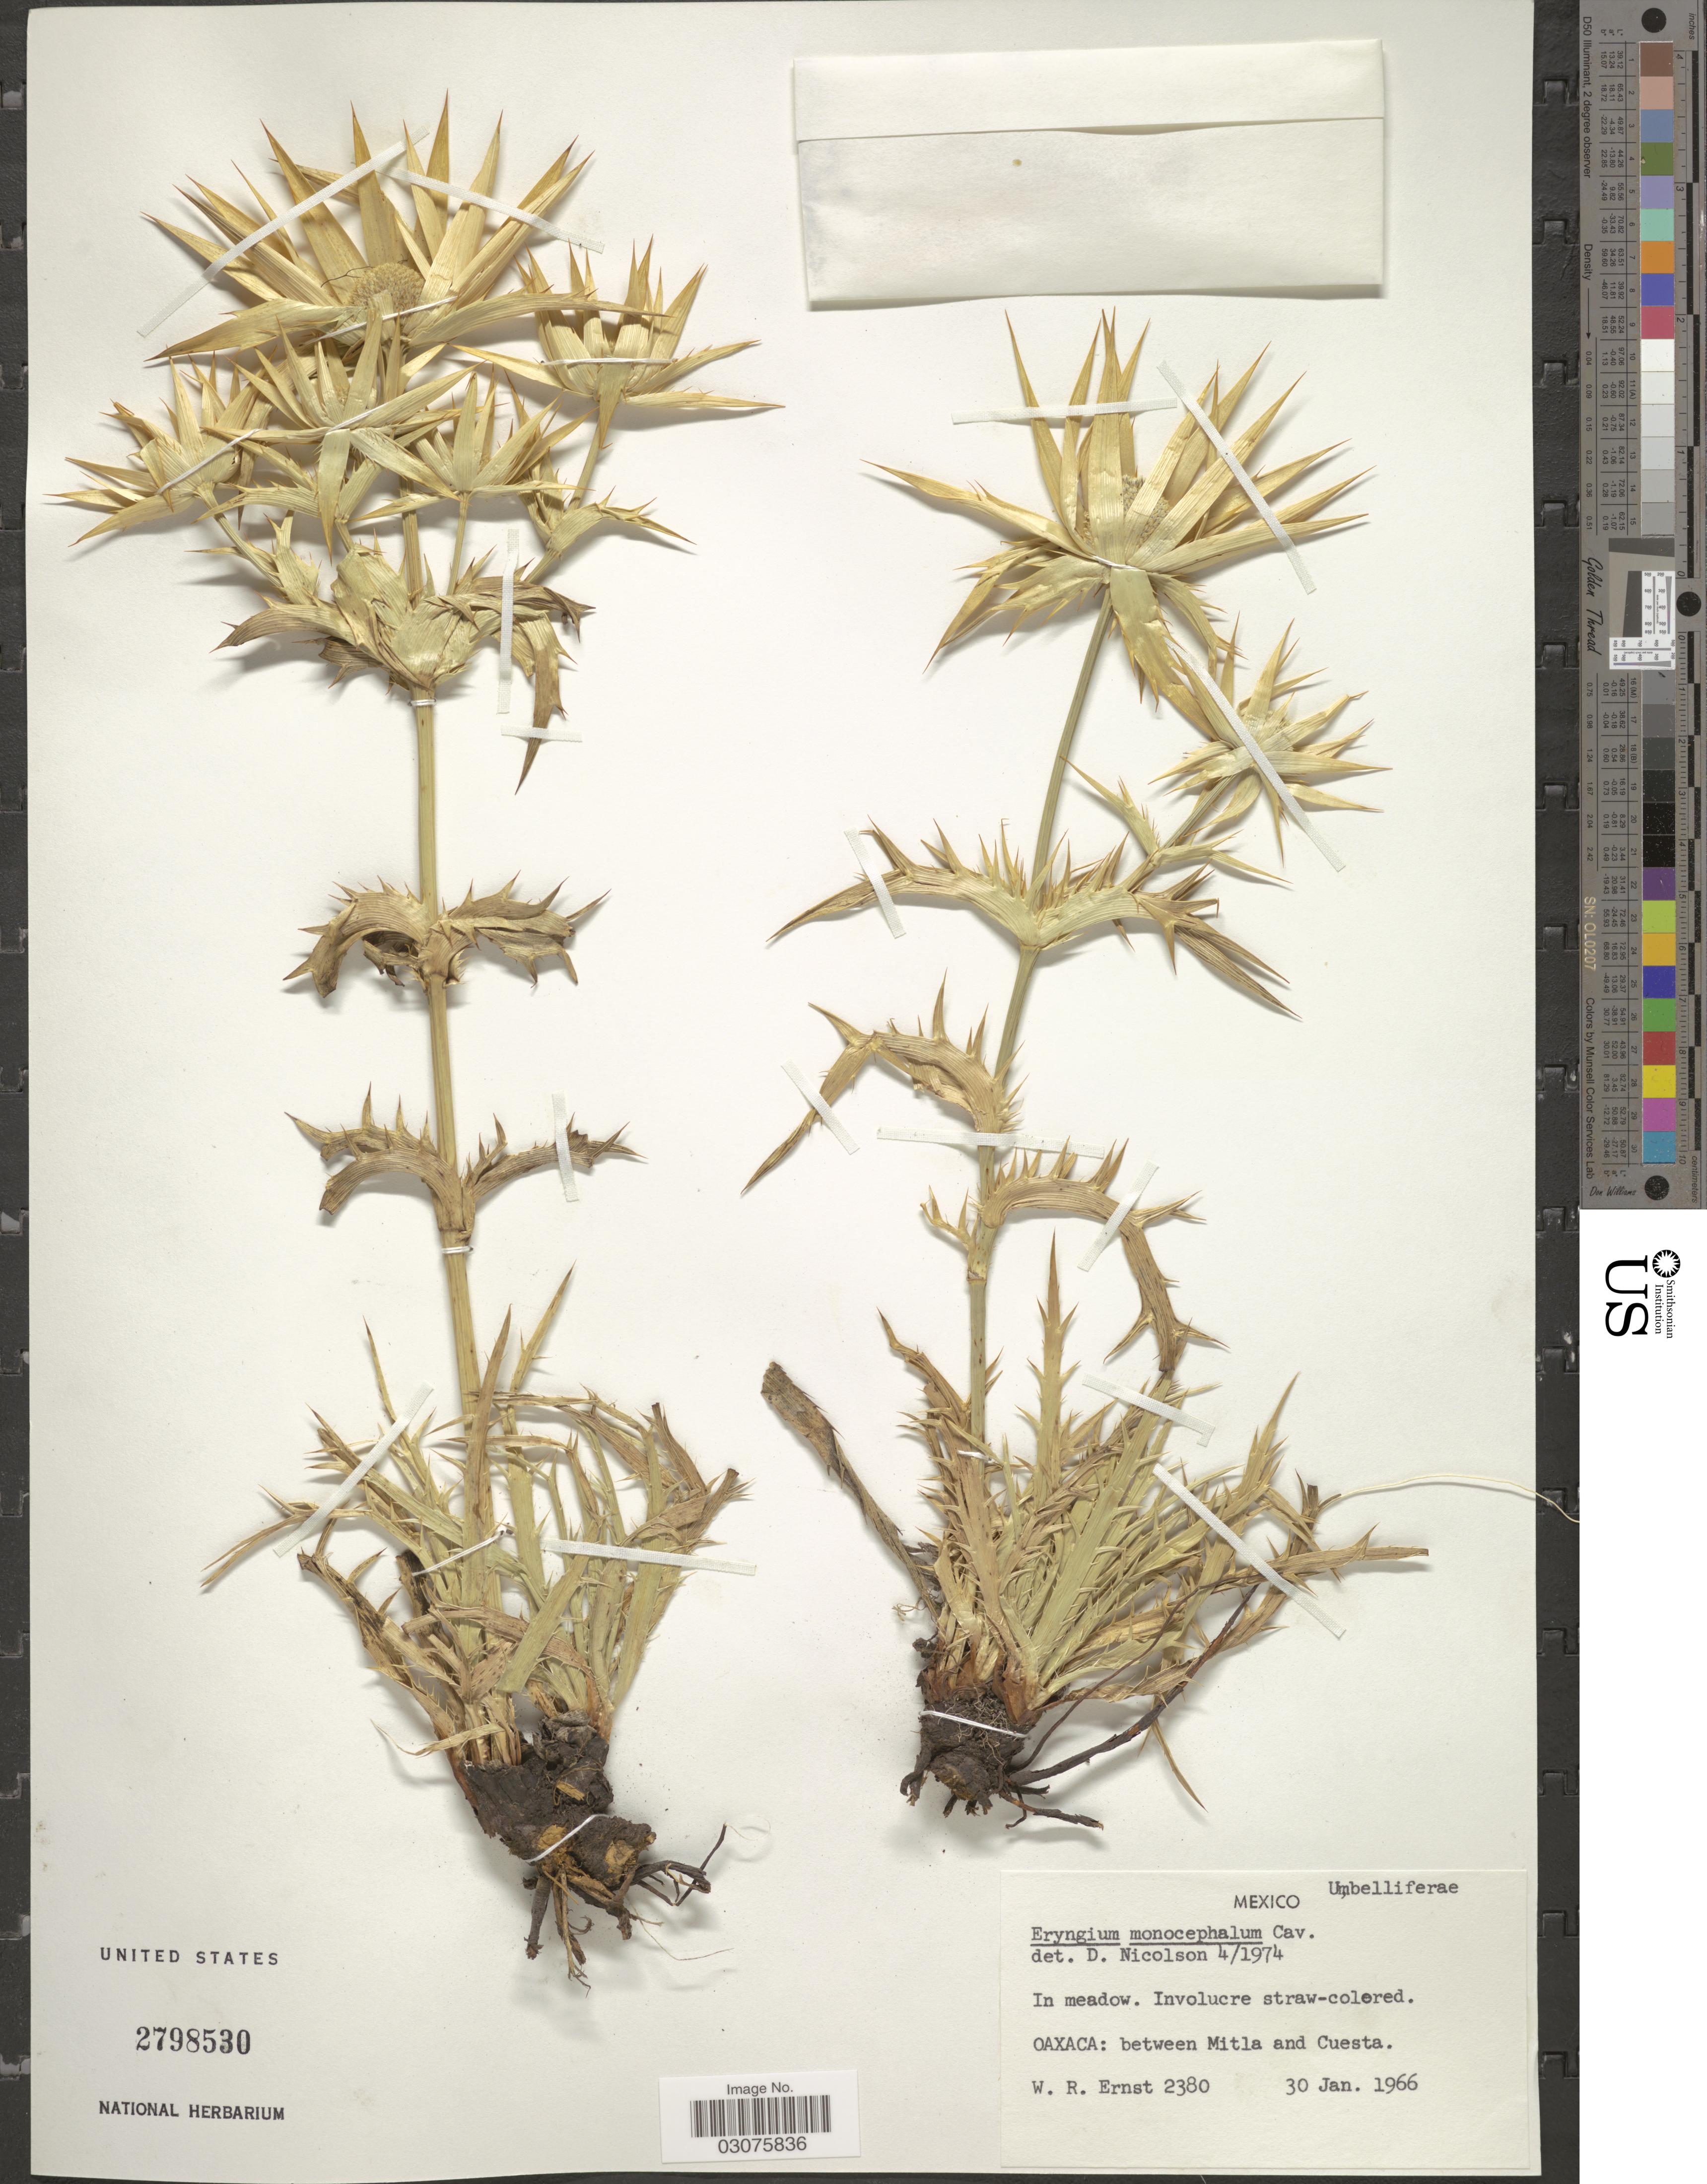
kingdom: Plantae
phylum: Tracheophyta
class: Magnoliopsida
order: Apiales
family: Apiaceae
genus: Eryngium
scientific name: Eryngium monocephalum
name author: Cav.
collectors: W. R. Ernst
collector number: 2380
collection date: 1966-01-30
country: Mexico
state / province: Oaxaca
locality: Oaxaca: between Mitla and Cuesta.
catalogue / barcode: US 2798530